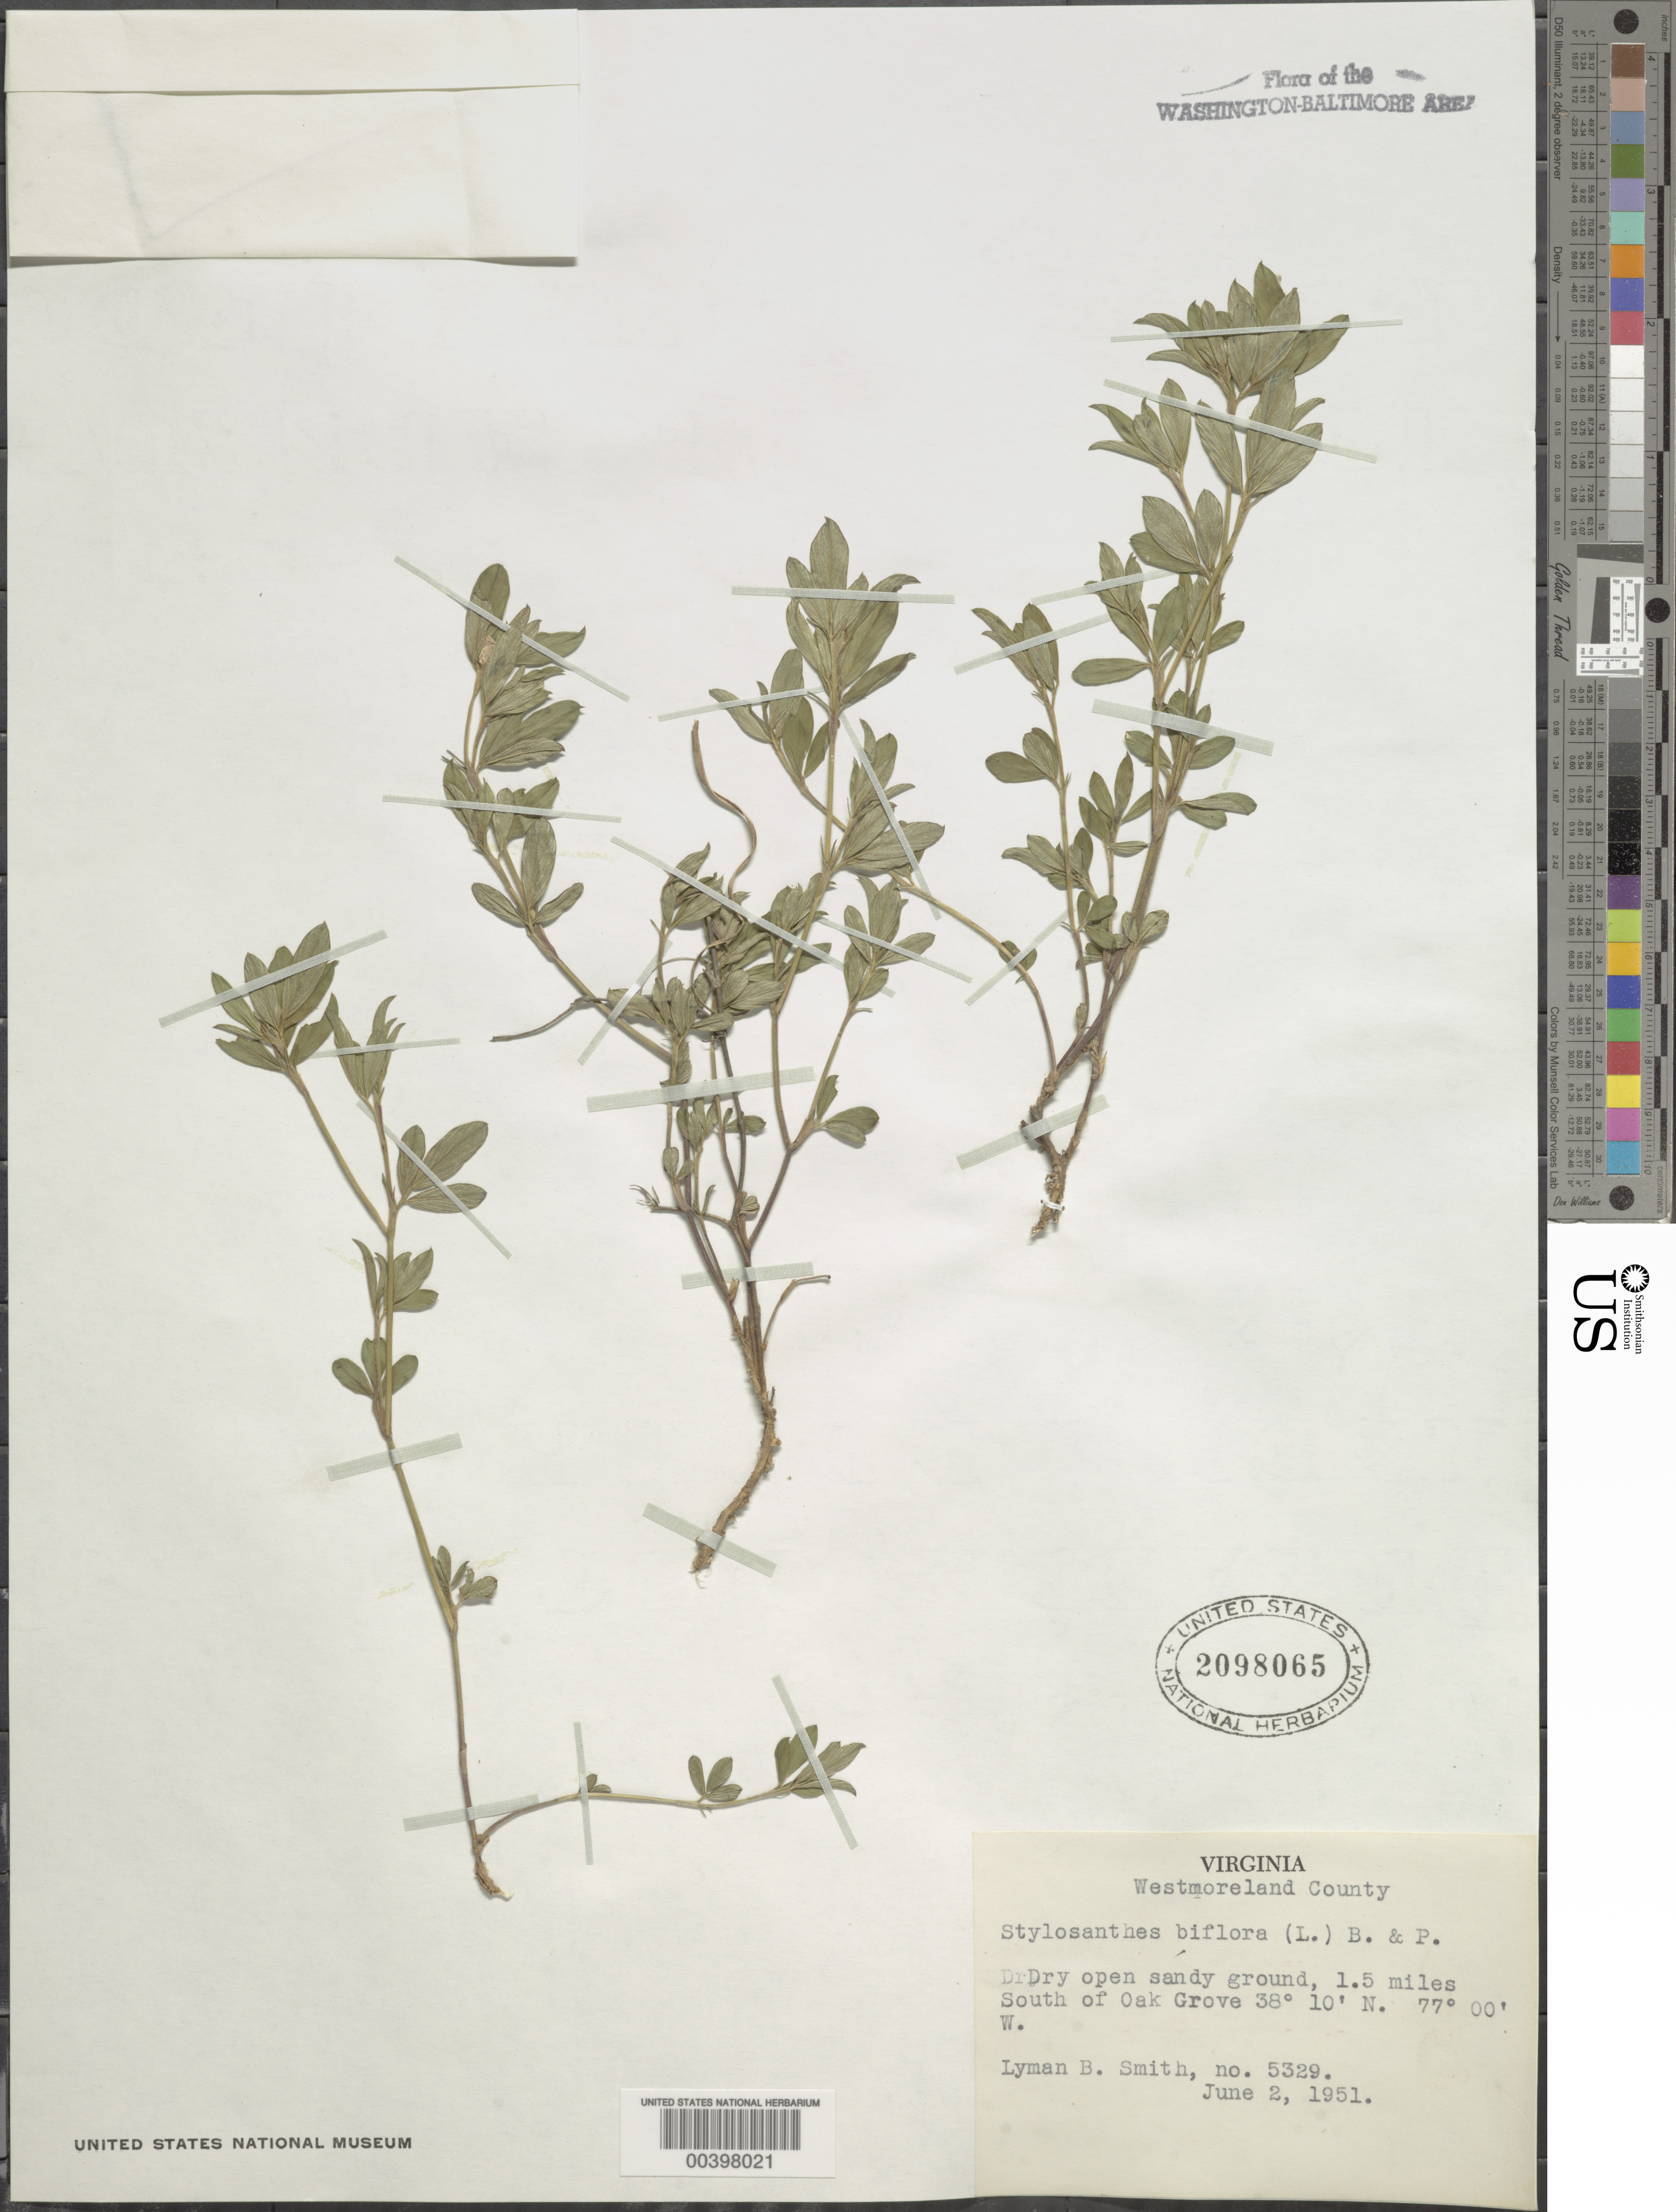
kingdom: Plantae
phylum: Tracheophyta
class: Magnoliopsida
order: Fabales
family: Fabaceae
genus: Stylosanthes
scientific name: Stylosanthes biflora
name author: (L.) Britton et al.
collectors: L. Smith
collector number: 5329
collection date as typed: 02 Jun 1951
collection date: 1951-06-02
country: United States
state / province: Virginia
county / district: Westmoreland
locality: South of Oak Grove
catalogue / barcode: US 2098065